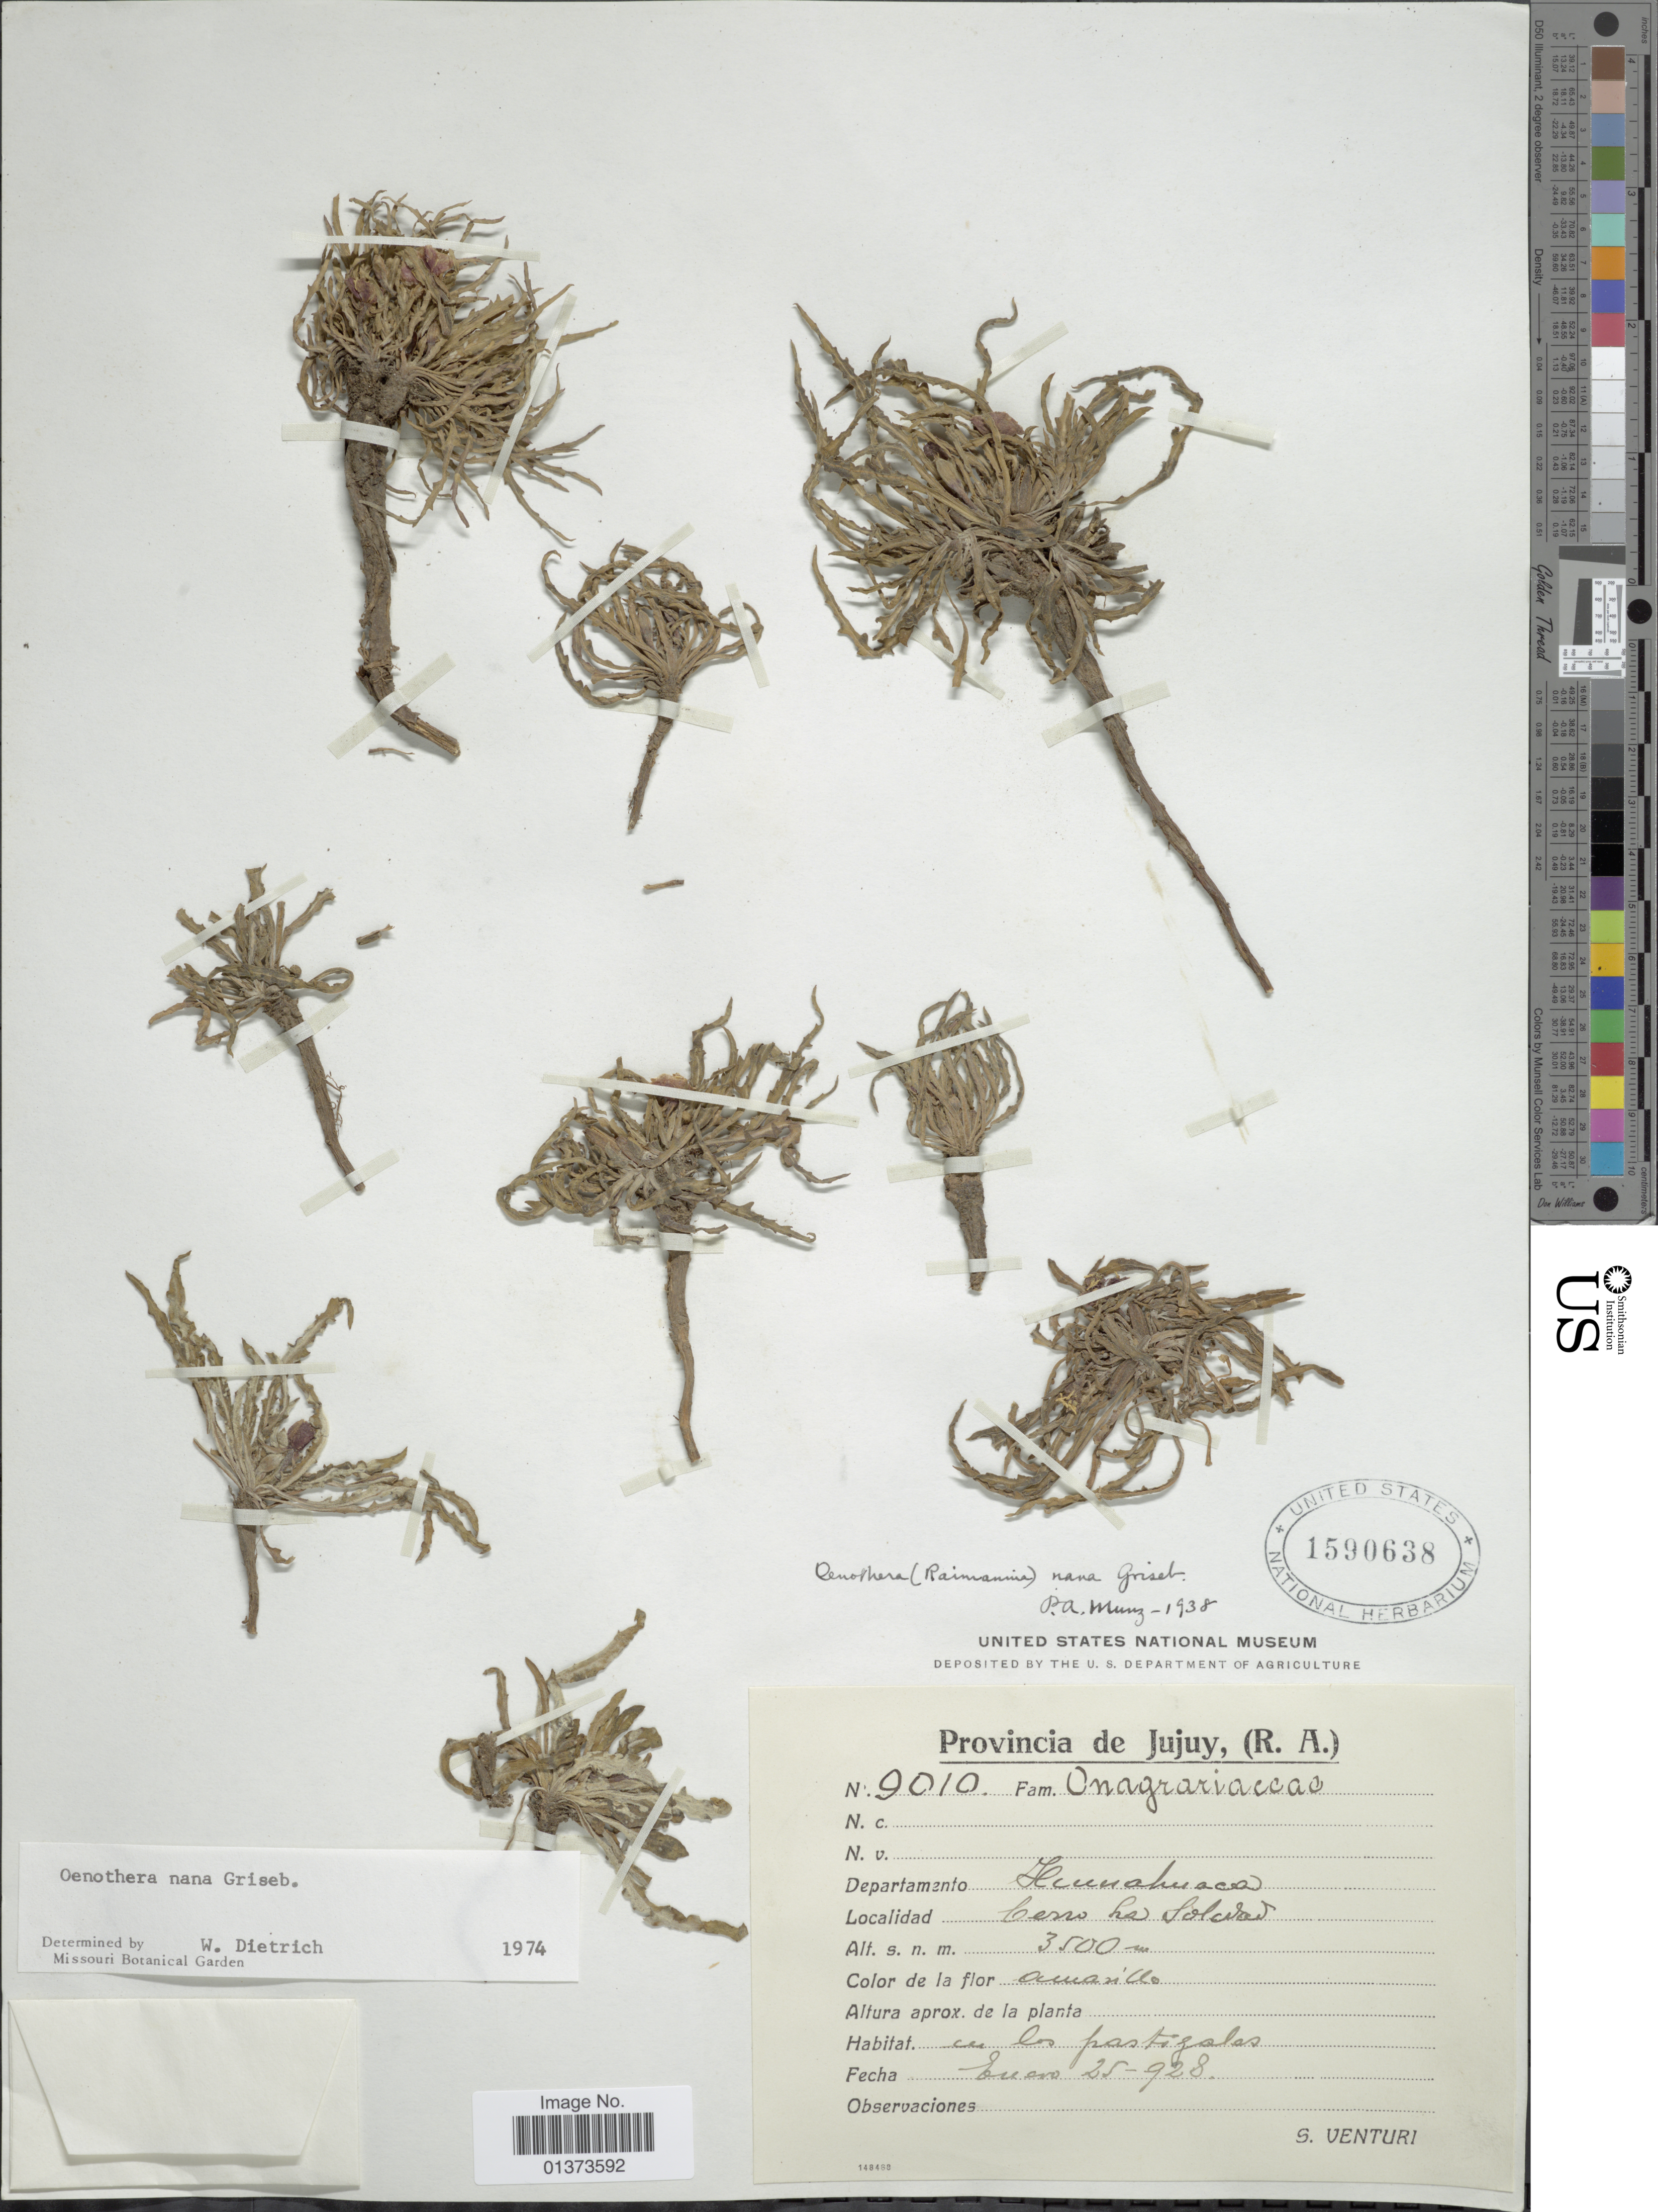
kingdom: Plantae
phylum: Tracheophyta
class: Magnoliopsida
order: Myrtales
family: Onagraceae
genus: Oenothera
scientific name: Oenothera nana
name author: Griseb.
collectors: S. Venturi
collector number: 9010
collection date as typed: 928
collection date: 1928-01-25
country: Argentina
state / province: Jujuy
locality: Departamento Hiunahuaca, Cerro La Solidad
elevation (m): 3500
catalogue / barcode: US 1590638